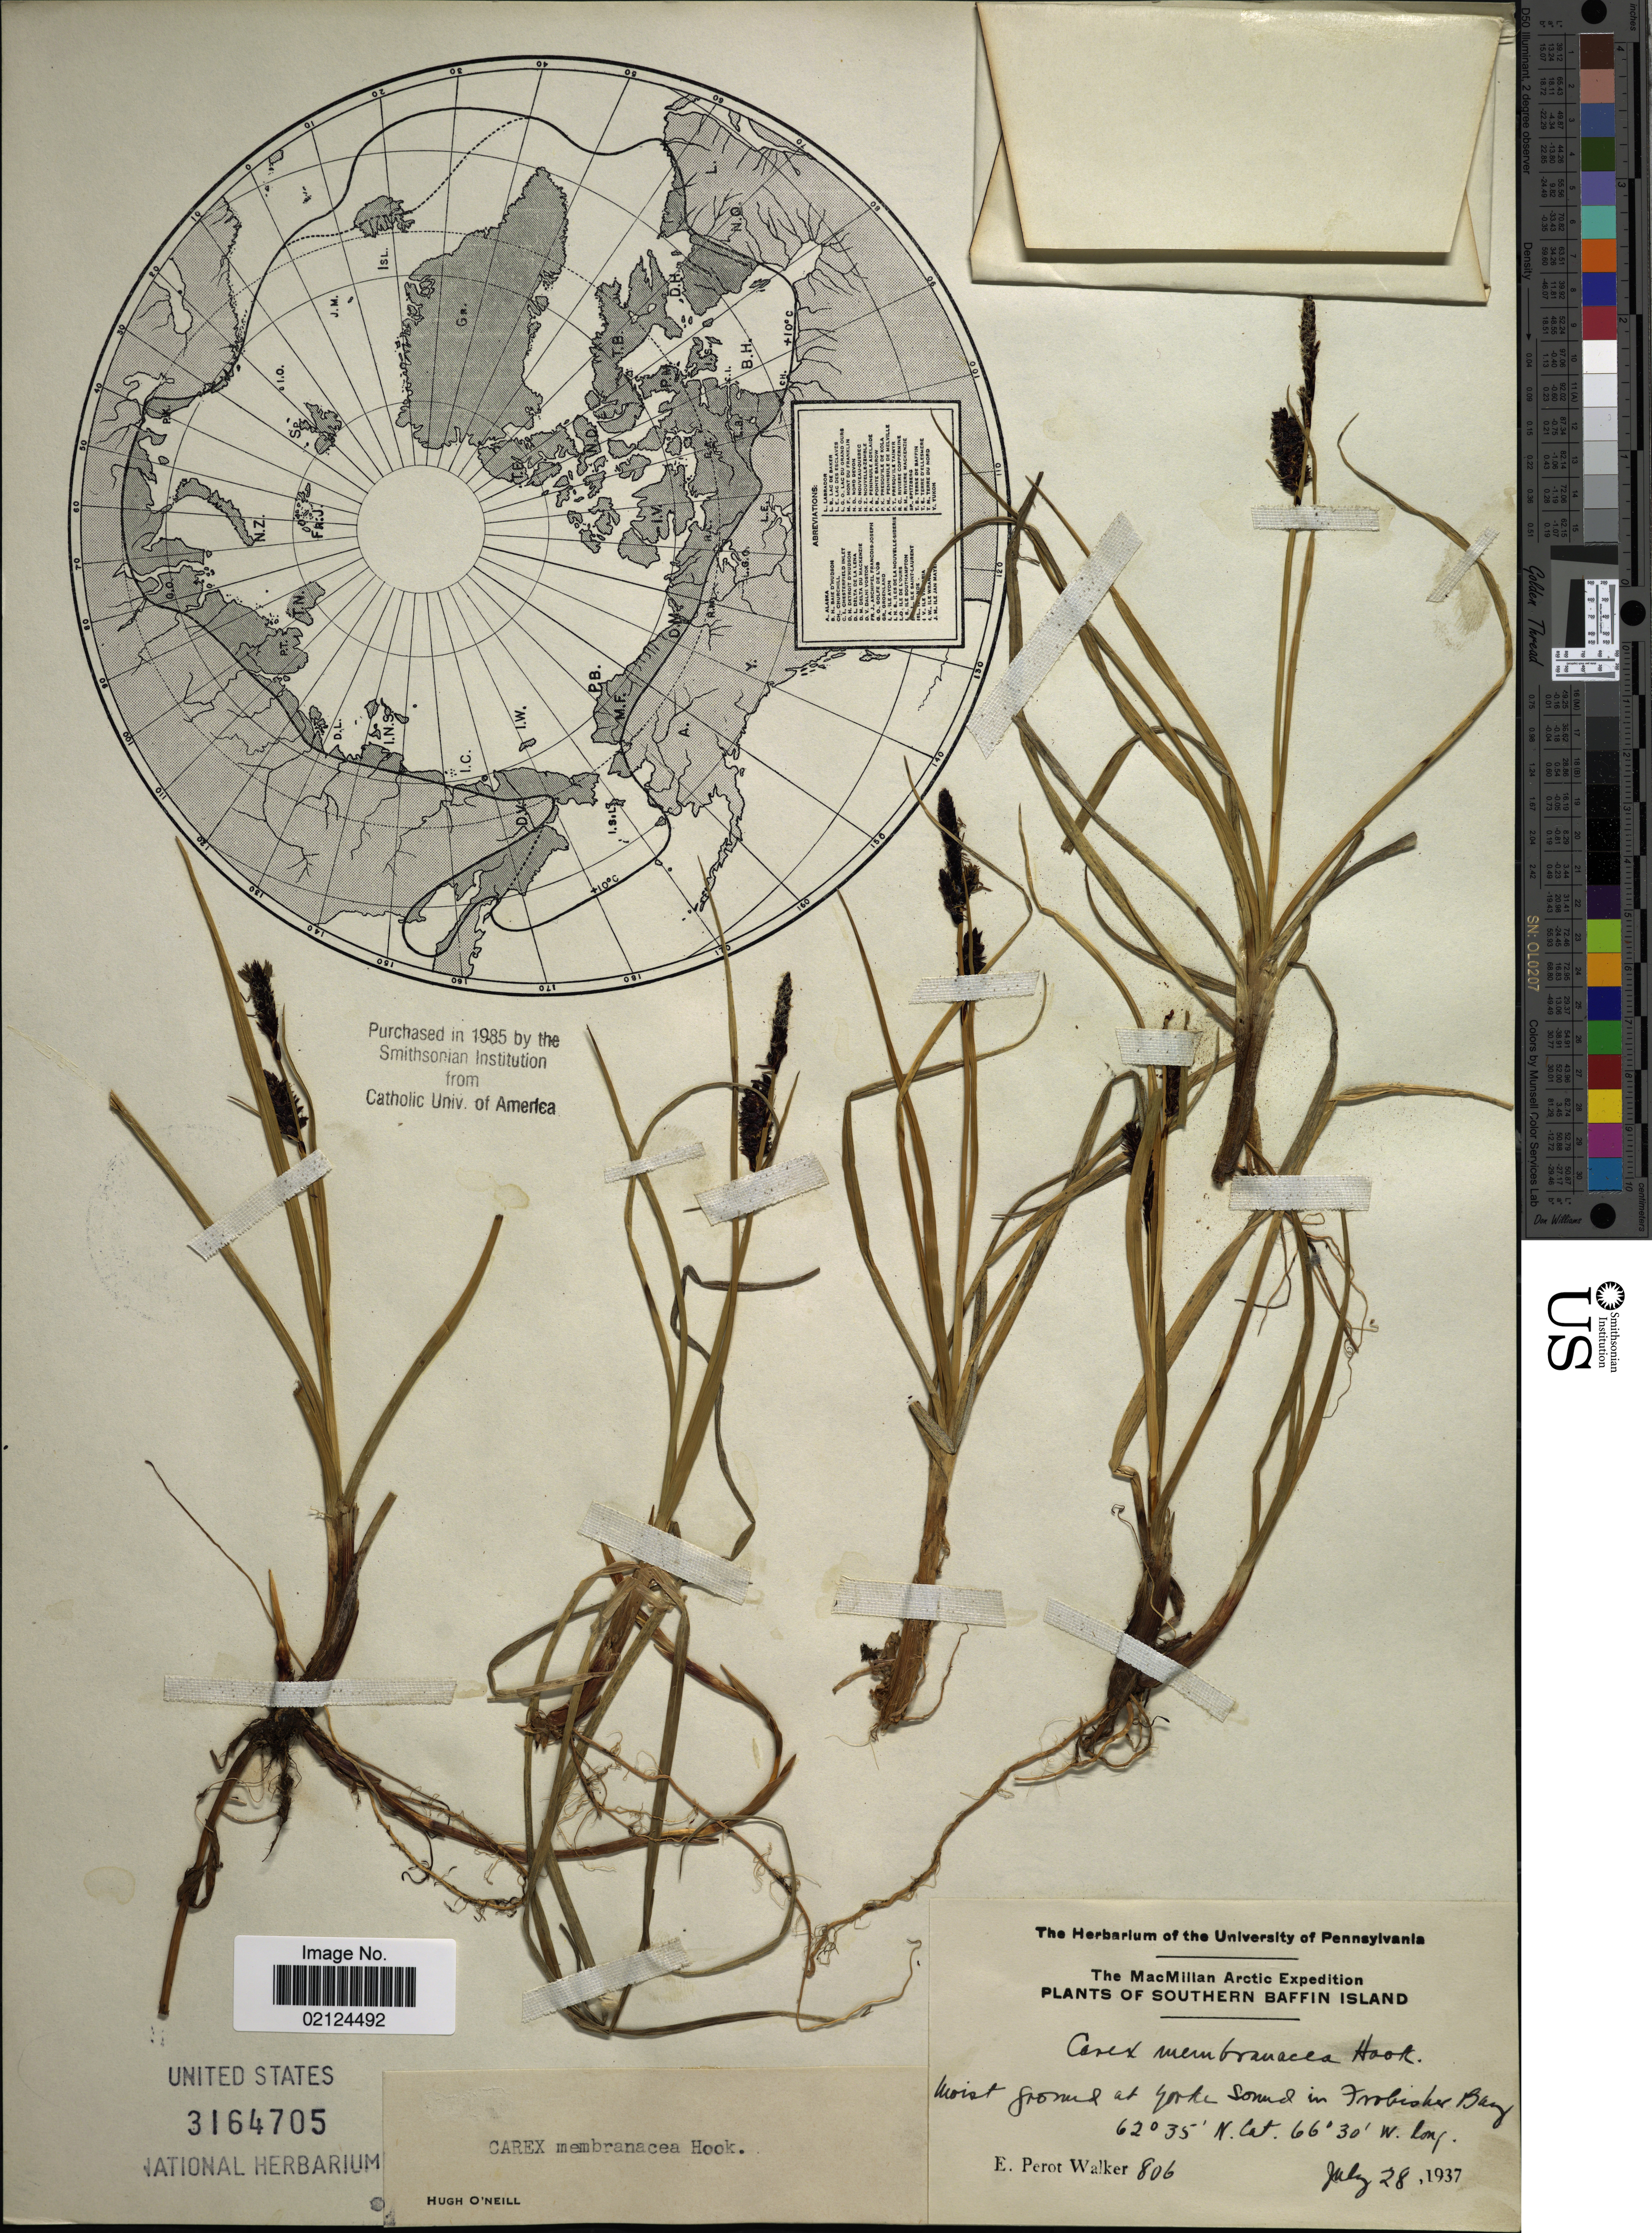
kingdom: Plantae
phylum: Tracheophyta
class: Liliopsida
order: Poales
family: Cyperaceae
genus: Carex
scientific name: Carex membranacea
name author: Hook.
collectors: E. P. Walker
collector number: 806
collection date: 1937-07-28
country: Canada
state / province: Nunavut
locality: Southern Baffin Island. Moist ground at Yorke Sound in Frobisher Bay.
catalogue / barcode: US 3164705